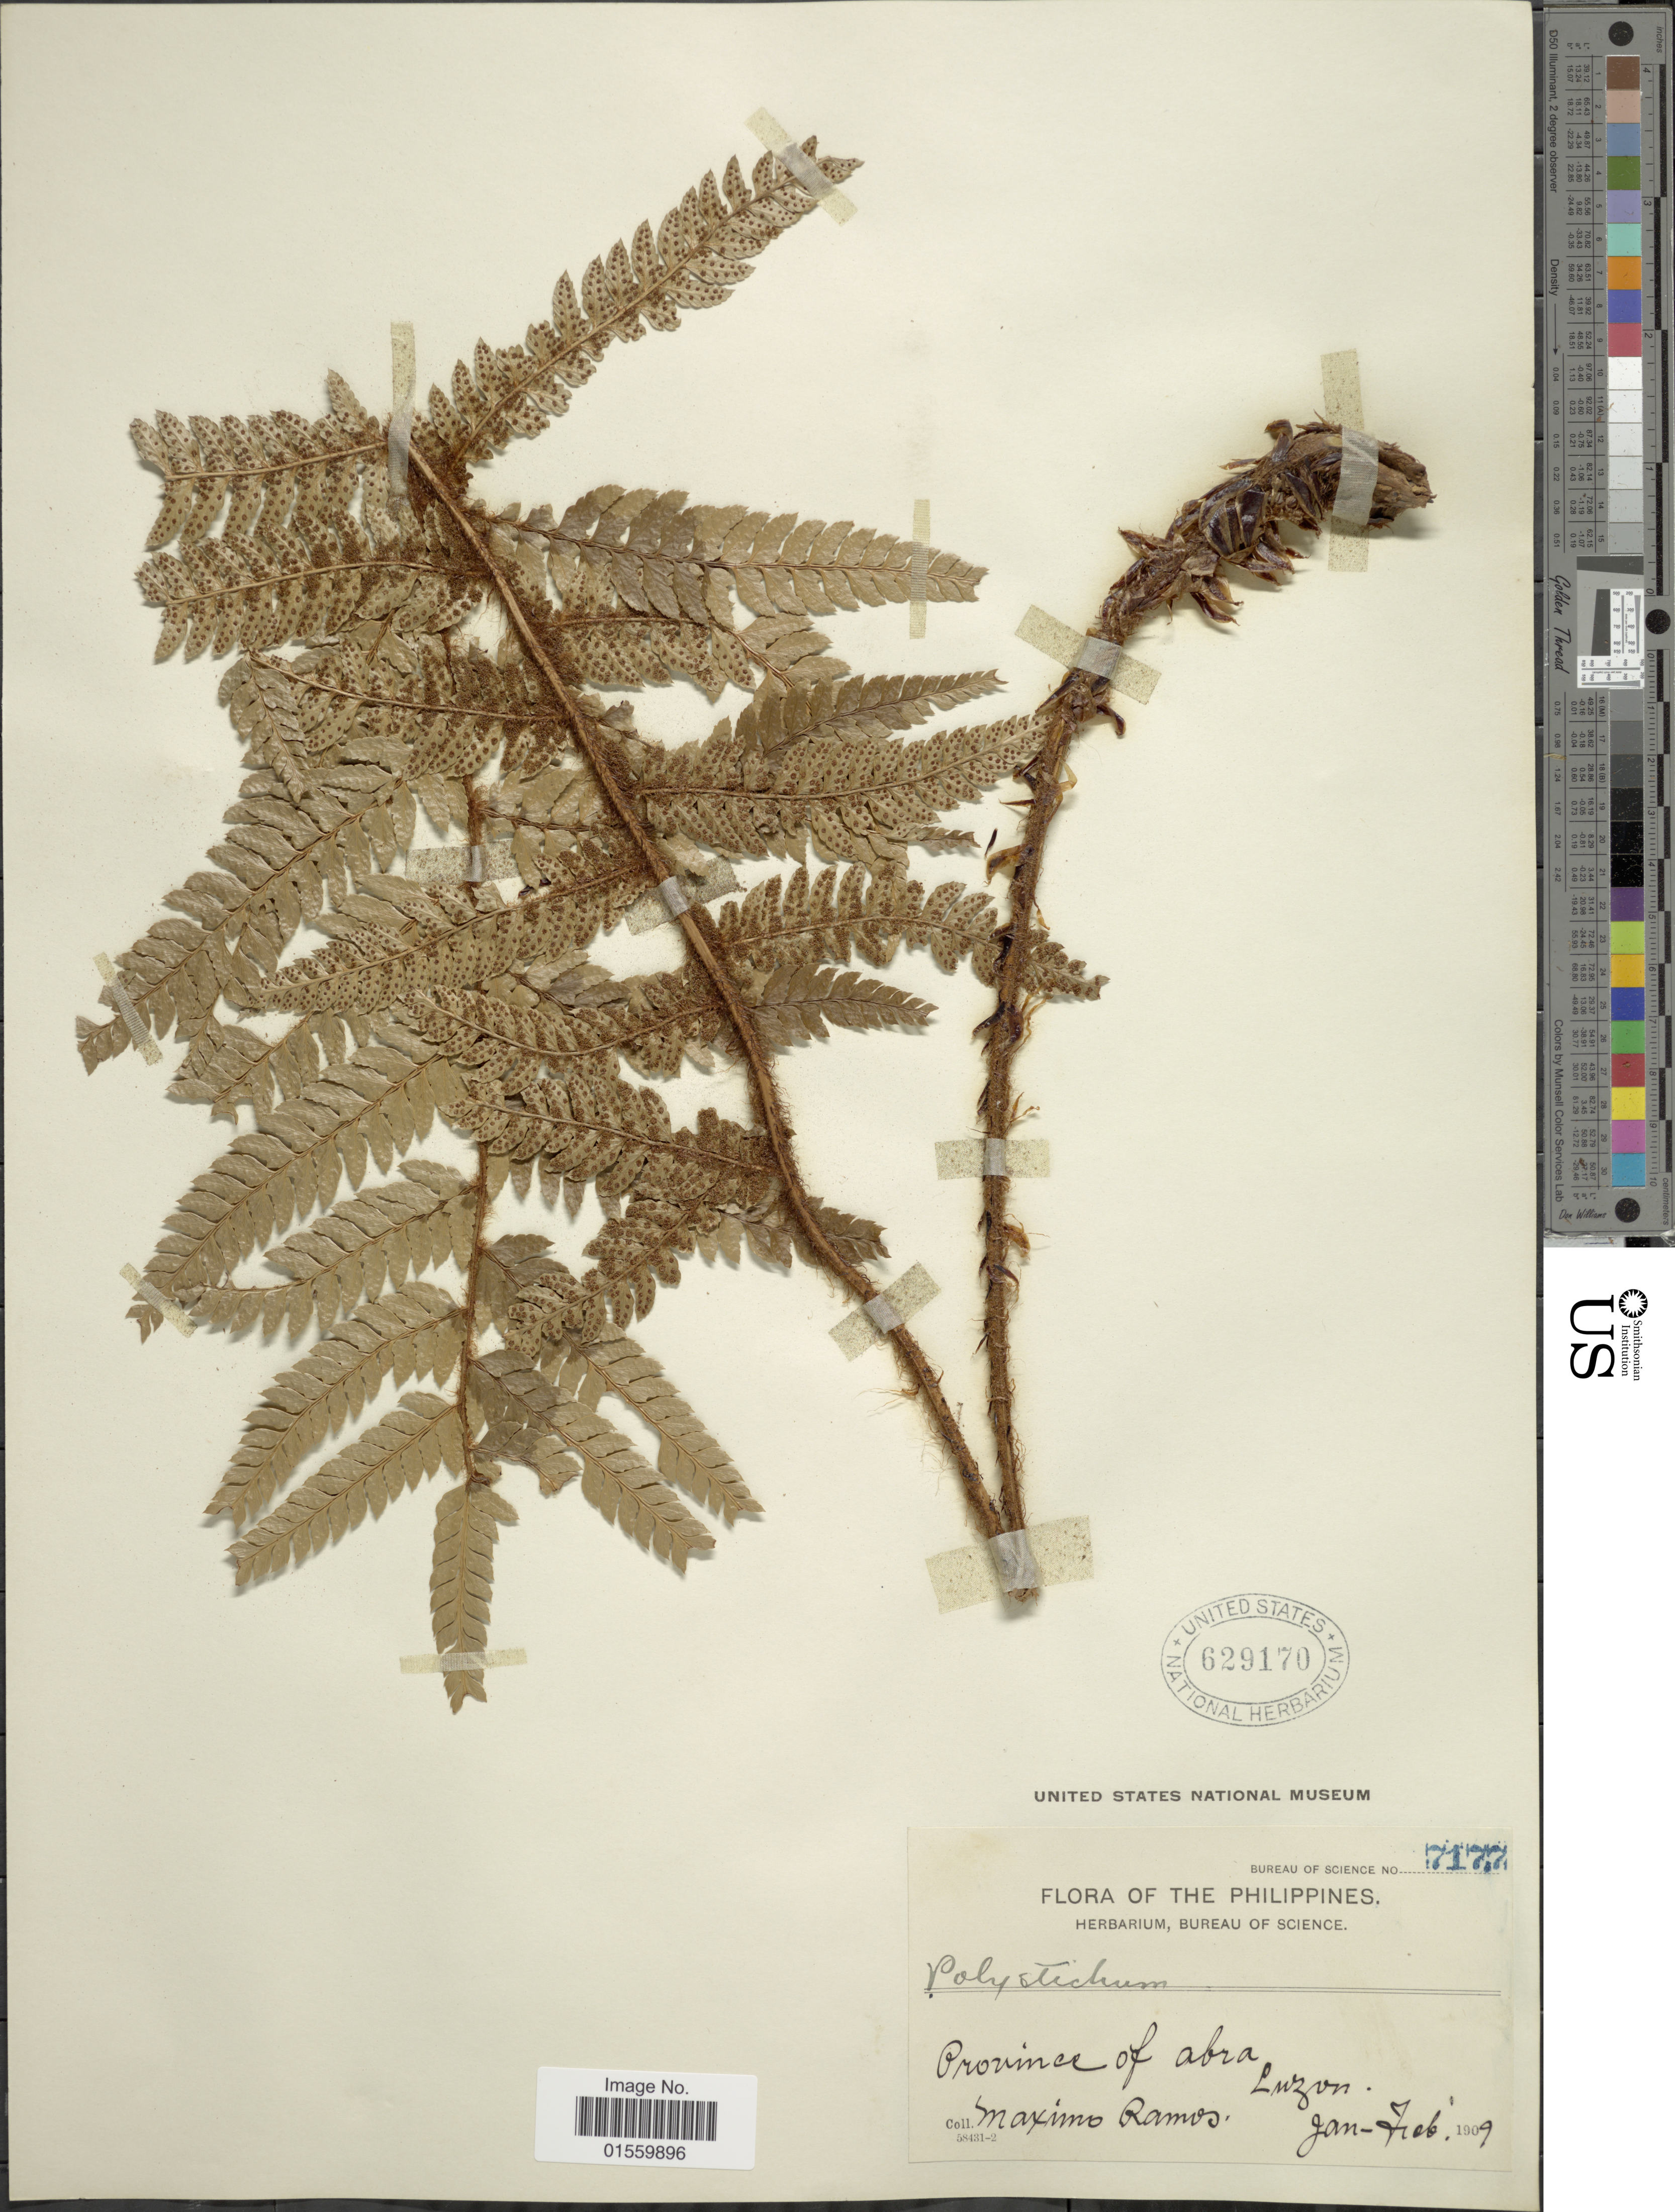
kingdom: Plantae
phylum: Tracheophyta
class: Polypodiopsida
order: Polypodiales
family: Dryopteridaceae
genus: Polystichum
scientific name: Polystichum aculeatum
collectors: M. Ramos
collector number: Bureau of Science 7177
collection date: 1909-01/1909-02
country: Philippines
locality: Province of Abra, Luzon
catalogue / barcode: US 629170